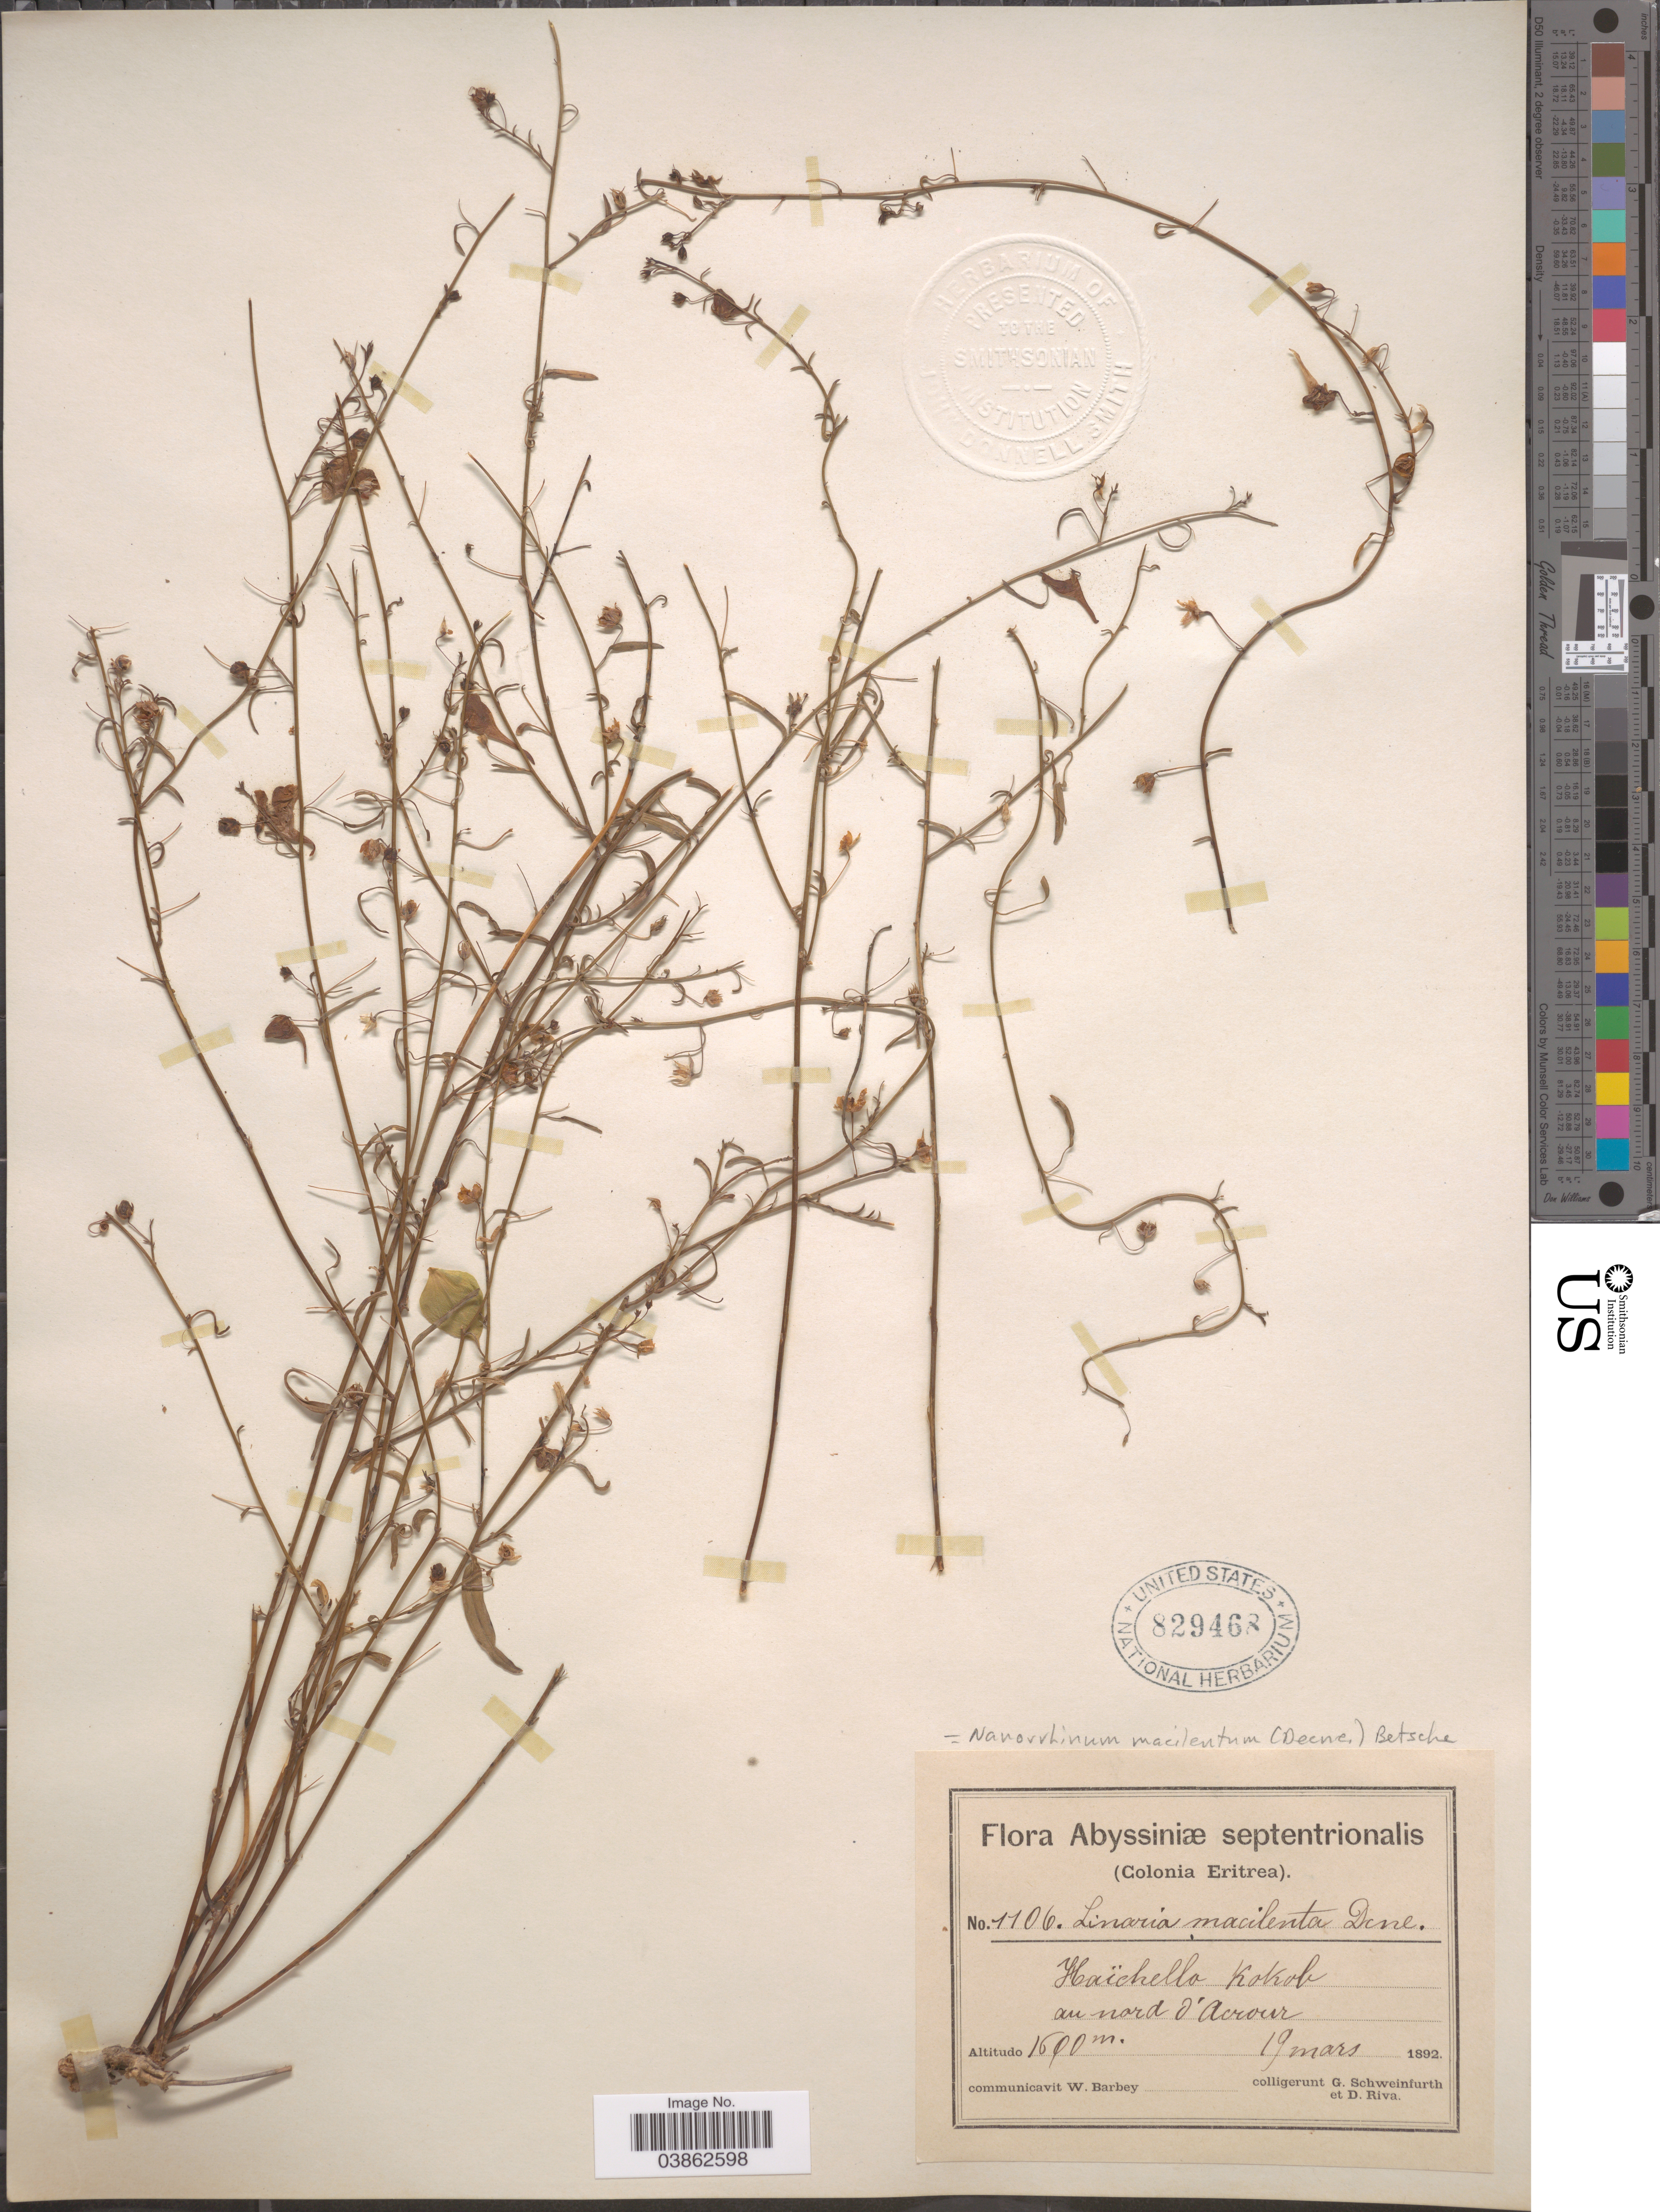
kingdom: Plantae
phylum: Tracheophyta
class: Magnoliopsida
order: Lamiales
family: Plantaginaceae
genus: Elatinoides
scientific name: Elatinoides lanigera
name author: (Desf.) Cout.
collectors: G. A. Schweinfurth (herbarium) & D. Riva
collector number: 1106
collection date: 1892-03-19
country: Eritrea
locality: Abyssiniæ septentrionalis (Colonia Eritrea). Haïchello Kokob au nord d'Acrour.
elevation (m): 1600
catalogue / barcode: US 829468